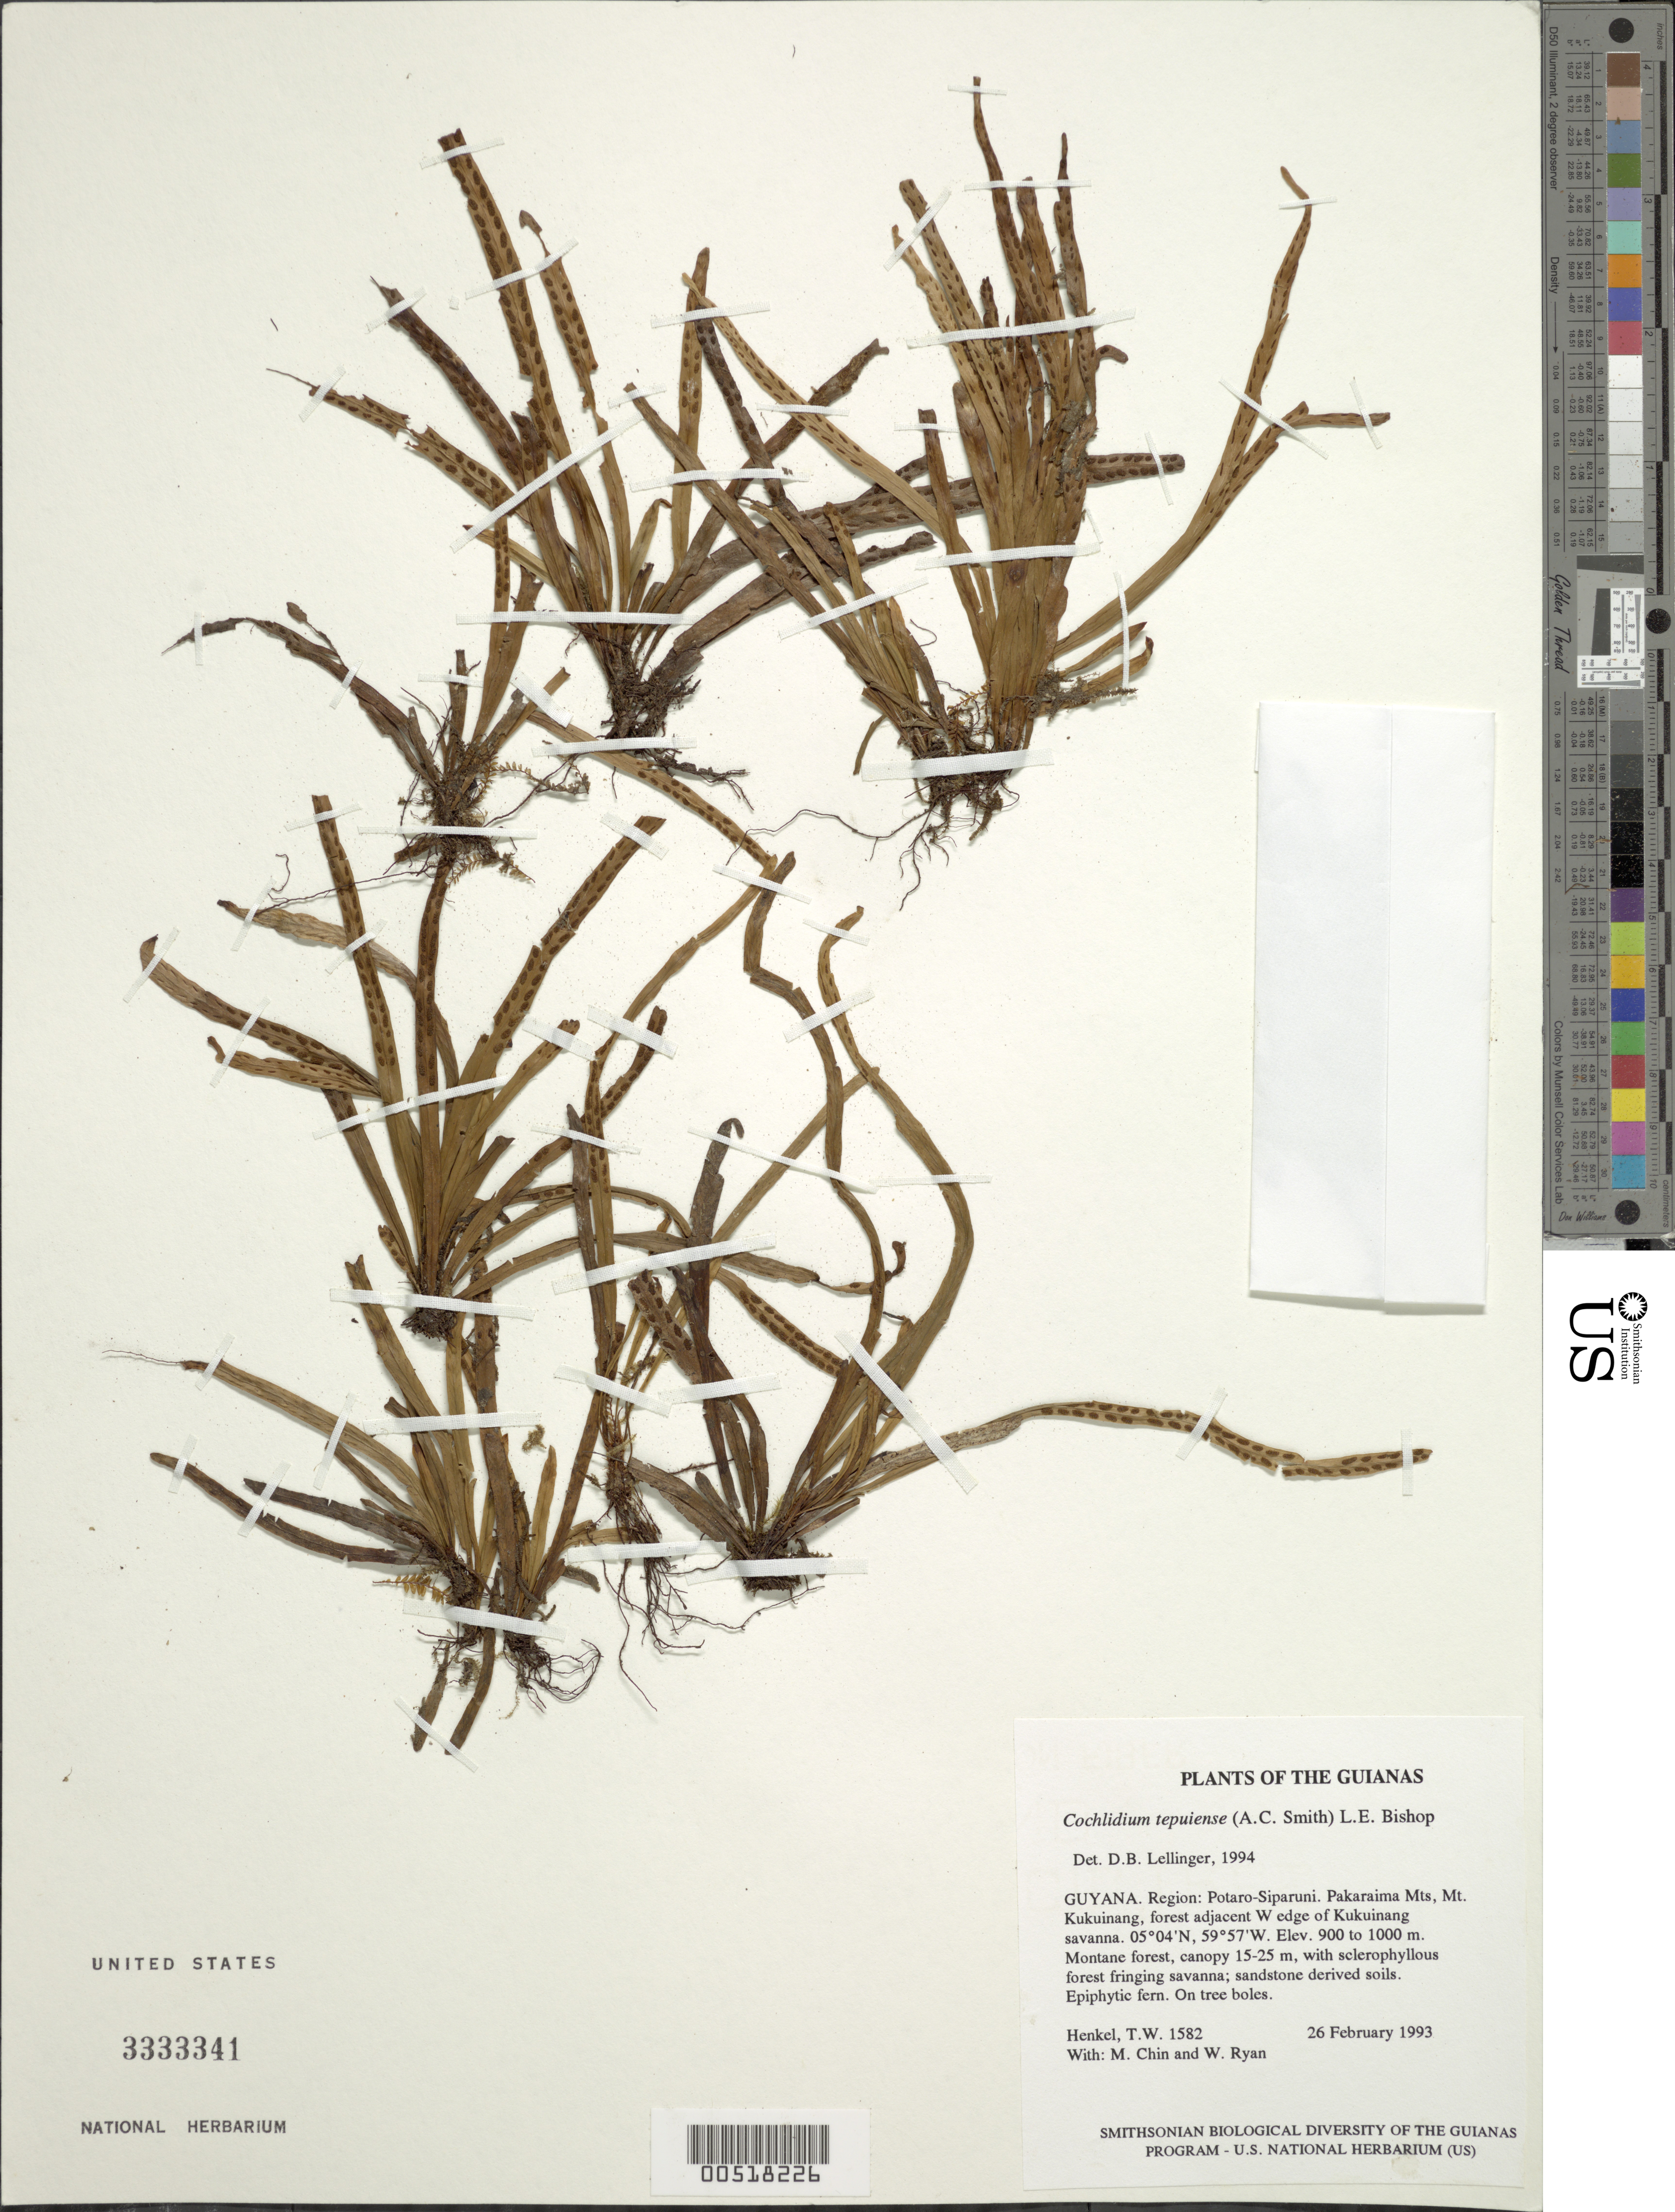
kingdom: Plantae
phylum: Tracheophyta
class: Polypodiopsida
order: Polypodiales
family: Polypodiaceae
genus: Cochlidium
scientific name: Cochlidium tepuiense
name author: (A.C. Sm.) L.E. Bishop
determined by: Lellinger, David B., (BOT), Smithsonian Institution - National Museum of Natural History (UNITED STATES)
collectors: T. Henkel, M. Chin & W. Ryan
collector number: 1582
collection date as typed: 26 February 1993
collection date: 1993-02-26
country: Guyana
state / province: Potaro-Siparuni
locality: Pakaraima Mts, Mt. Kukuinang, forest adjacent W edge of Kukuinang savanna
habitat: Montane forest, canopy 15-25 m, with sclerophyllous forest fringing savanna; sandstone derived soils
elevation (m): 900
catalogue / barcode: US 3333341